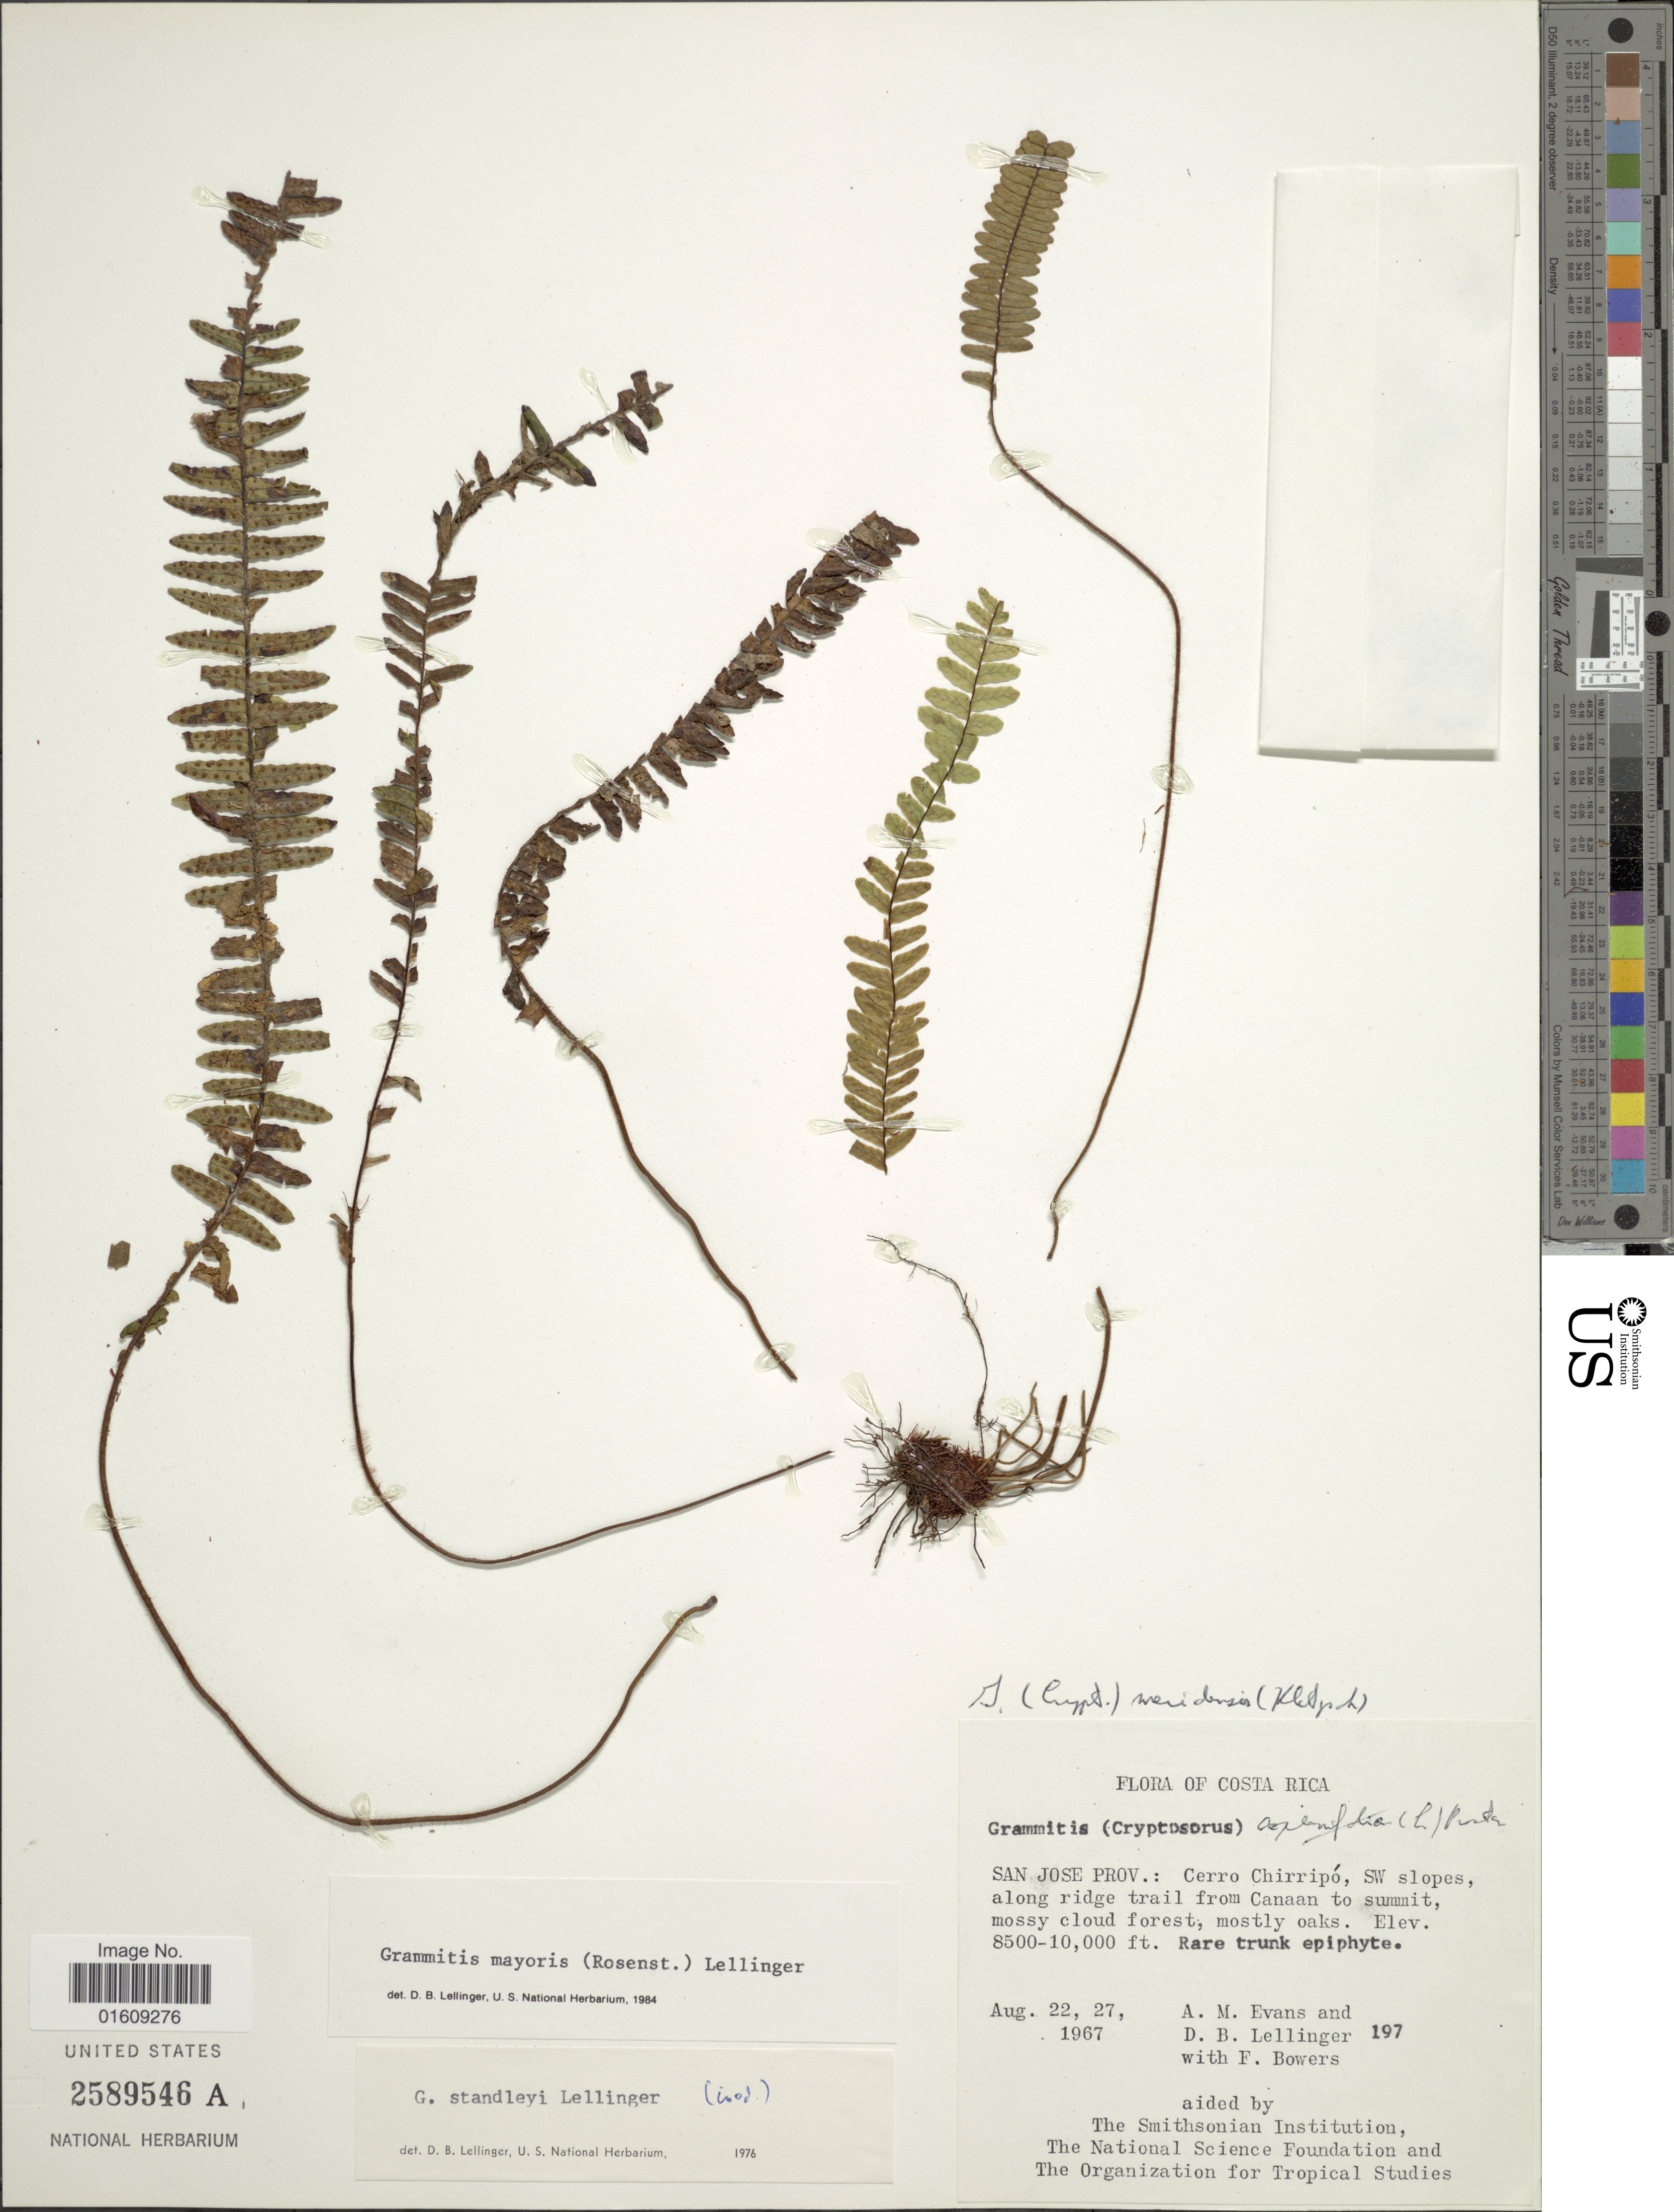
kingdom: Plantae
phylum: Tracheophyta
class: Polypodiopsida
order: Polypodiales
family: Polypodiaceae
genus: Ceradenia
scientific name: Ceradenia mayoris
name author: (Rosenst.) L.E. Bishop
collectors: A. M. Evans, D. B. Lellinger & F. Bowers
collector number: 197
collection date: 1967-08-22/1967-08-27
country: Costa Rica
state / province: San José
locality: Costa Rica, San Jose Prov.: Cerro Chirripó, SW slopes, along ridge trail from Canaan to summit.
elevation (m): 2591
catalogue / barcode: US 2589546A